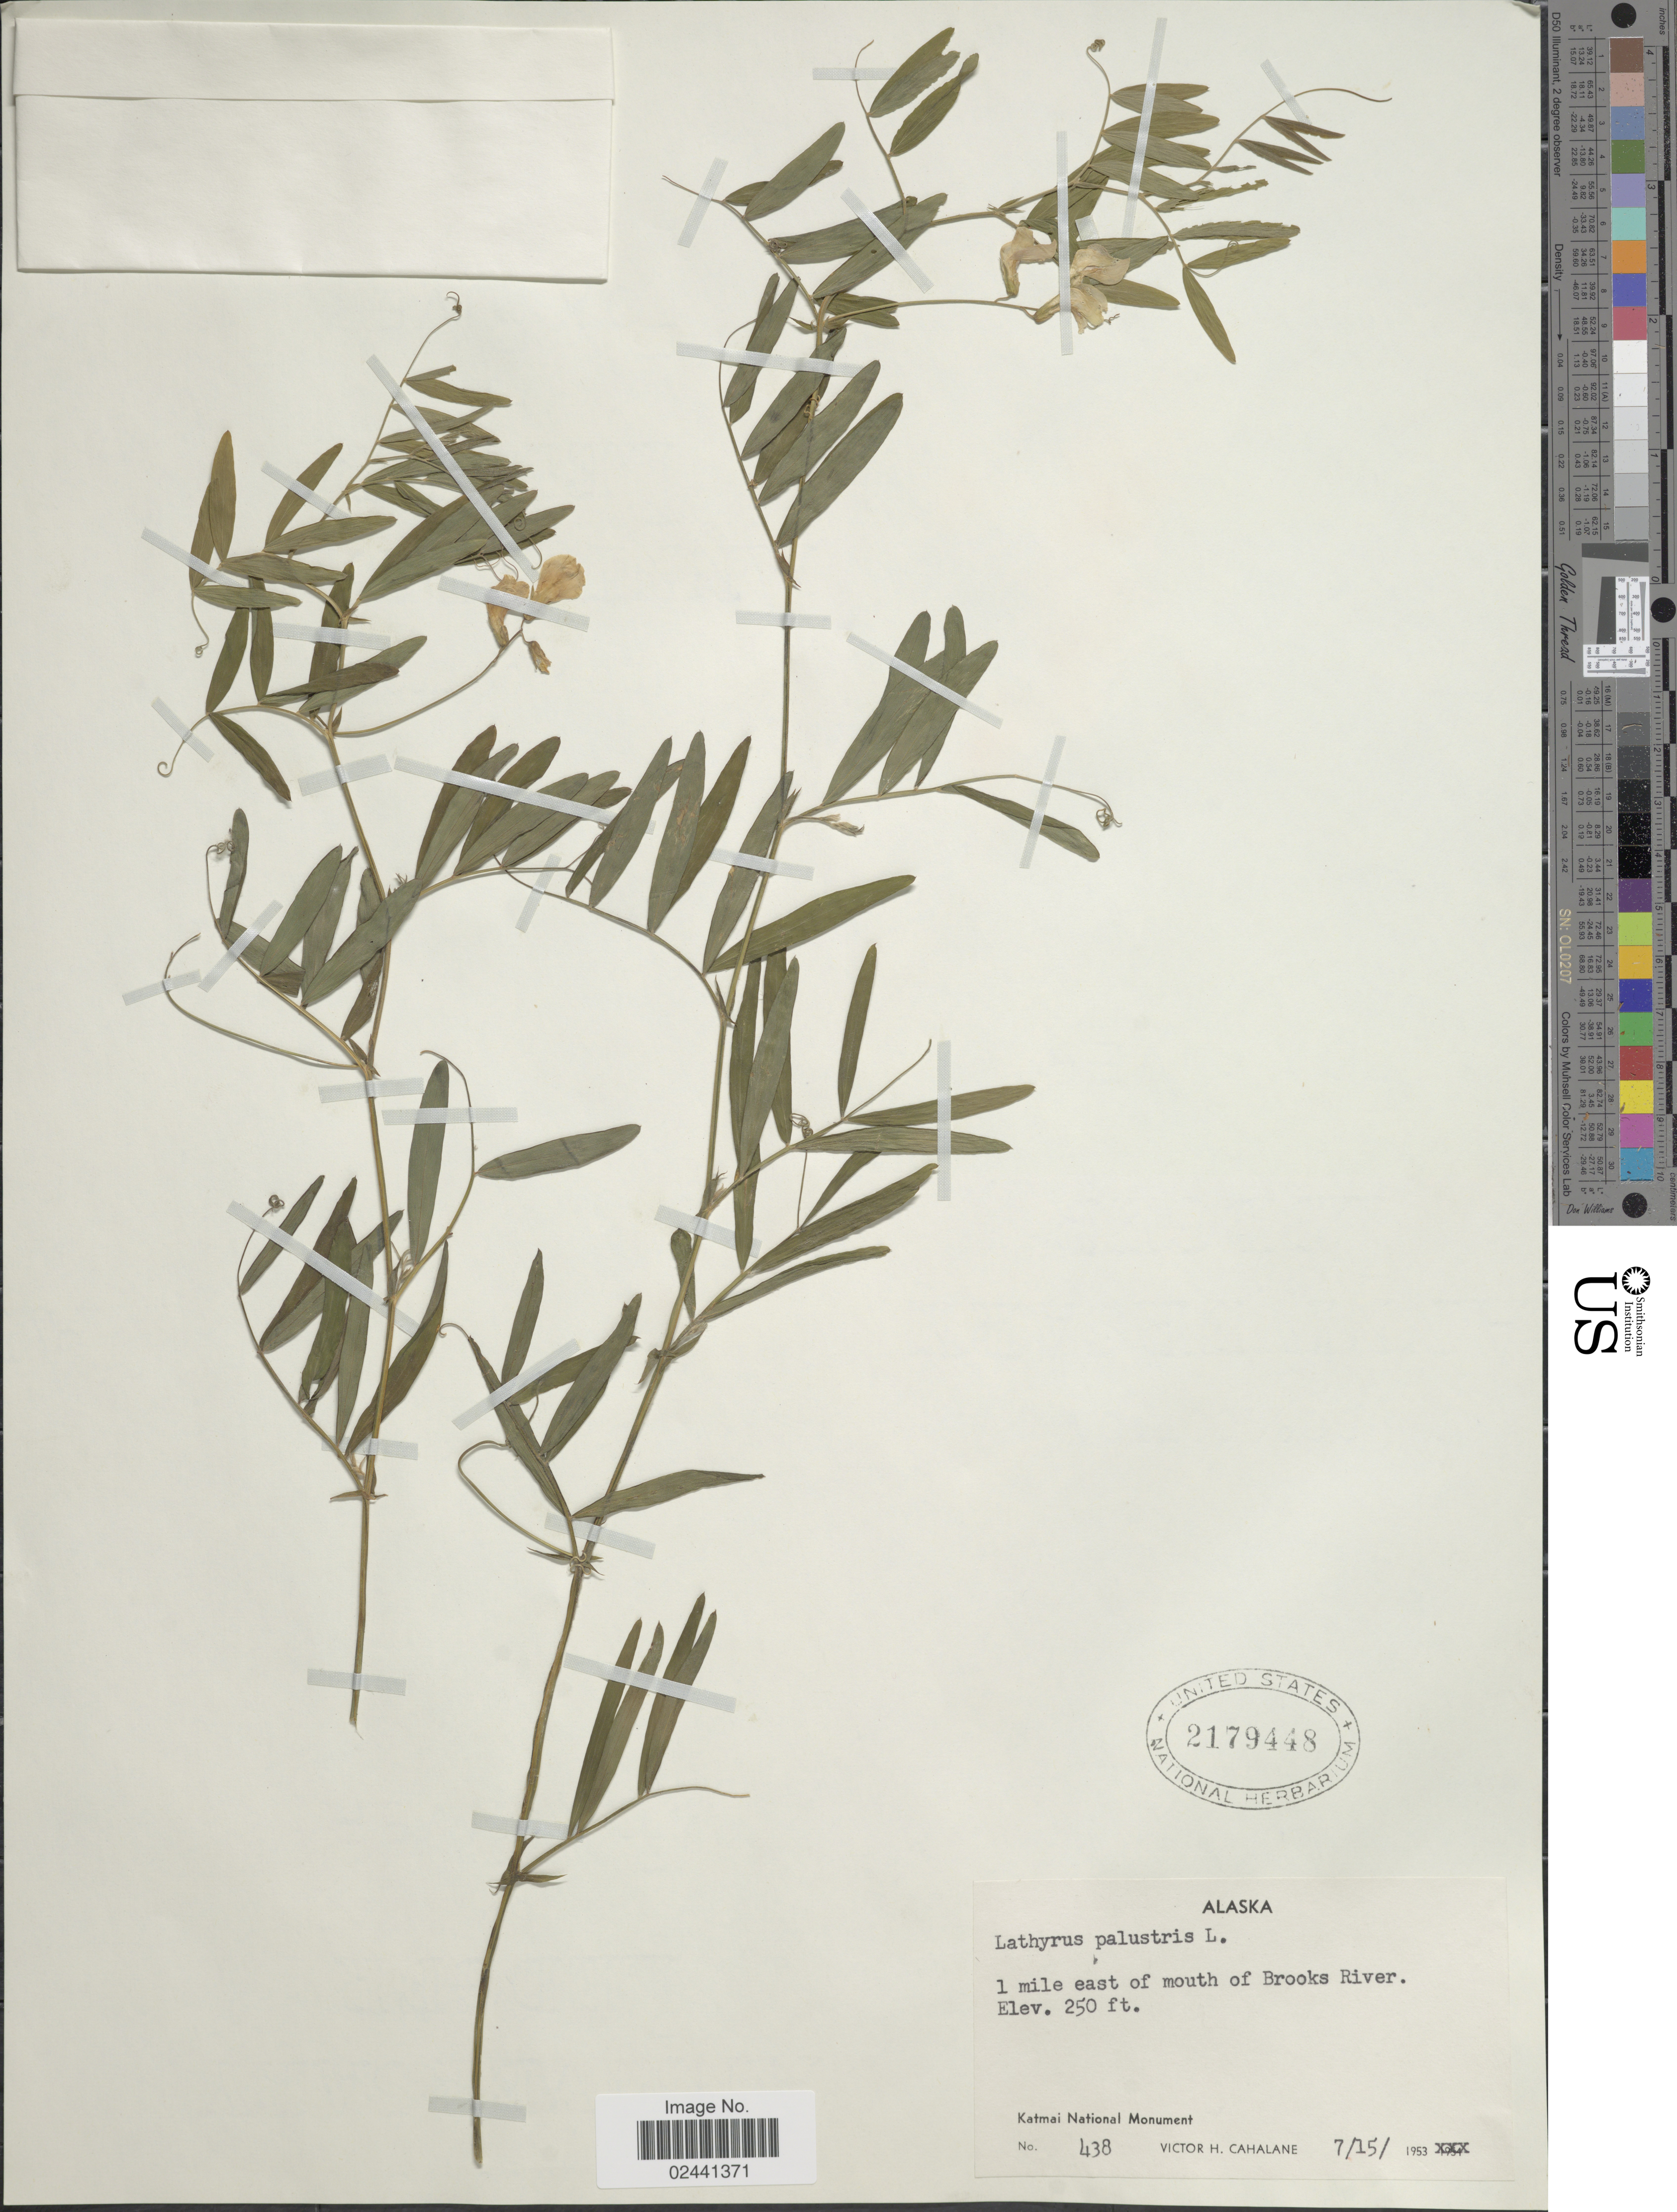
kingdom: Plantae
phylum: Tracheophyta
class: Magnoliopsida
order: Fabales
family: Fabaceae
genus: Lathyrus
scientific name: Lathyrus palustris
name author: L.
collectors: V. Cahalane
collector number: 438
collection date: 1953-07-15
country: United States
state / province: Alaska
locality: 1 mile east of mouth of Brooks River, Katmai National Monument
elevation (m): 76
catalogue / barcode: US 2179448